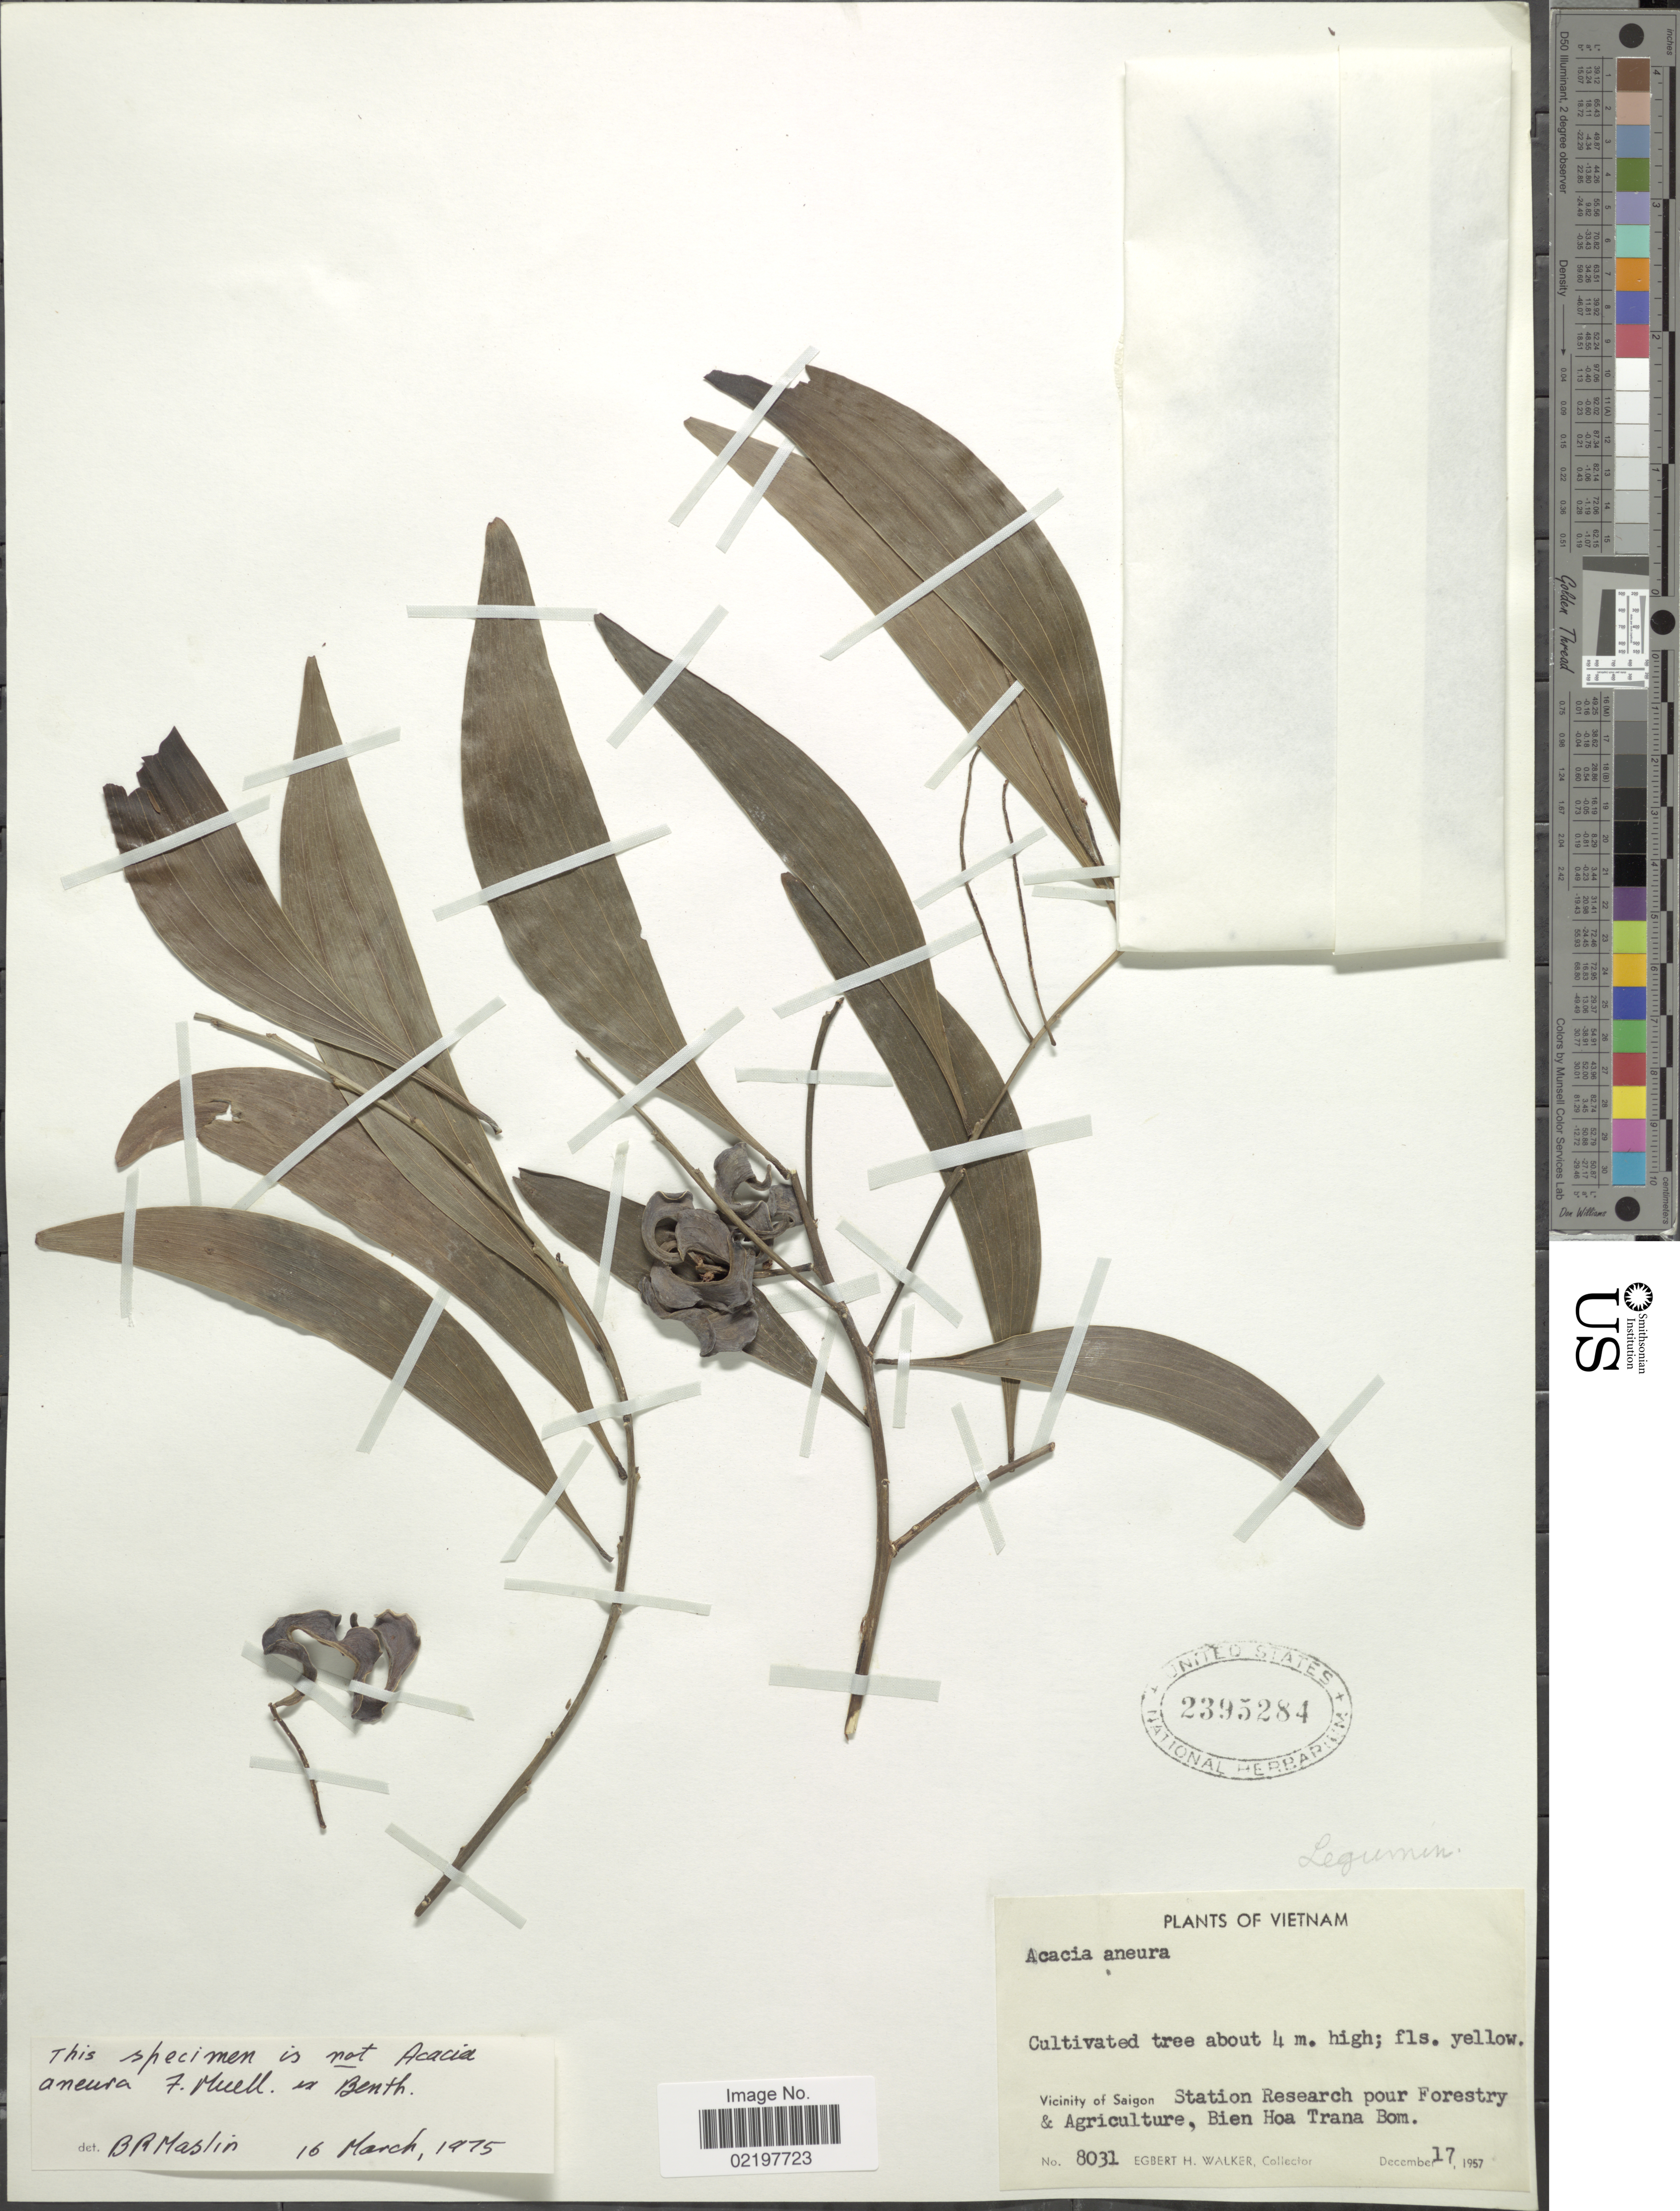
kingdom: Plantae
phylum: Tracheophyta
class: Magnoliopsida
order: Fabales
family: Fabaceae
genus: Acacia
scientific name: Acacia sp.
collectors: E. H. Walker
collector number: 8031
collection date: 1957-12-17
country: Vietnam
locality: Vietnam, Vicinity of Saigon, Station Research pour Forestery & Agriculture, Bien Hoa Trana Bom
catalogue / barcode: US 2395284